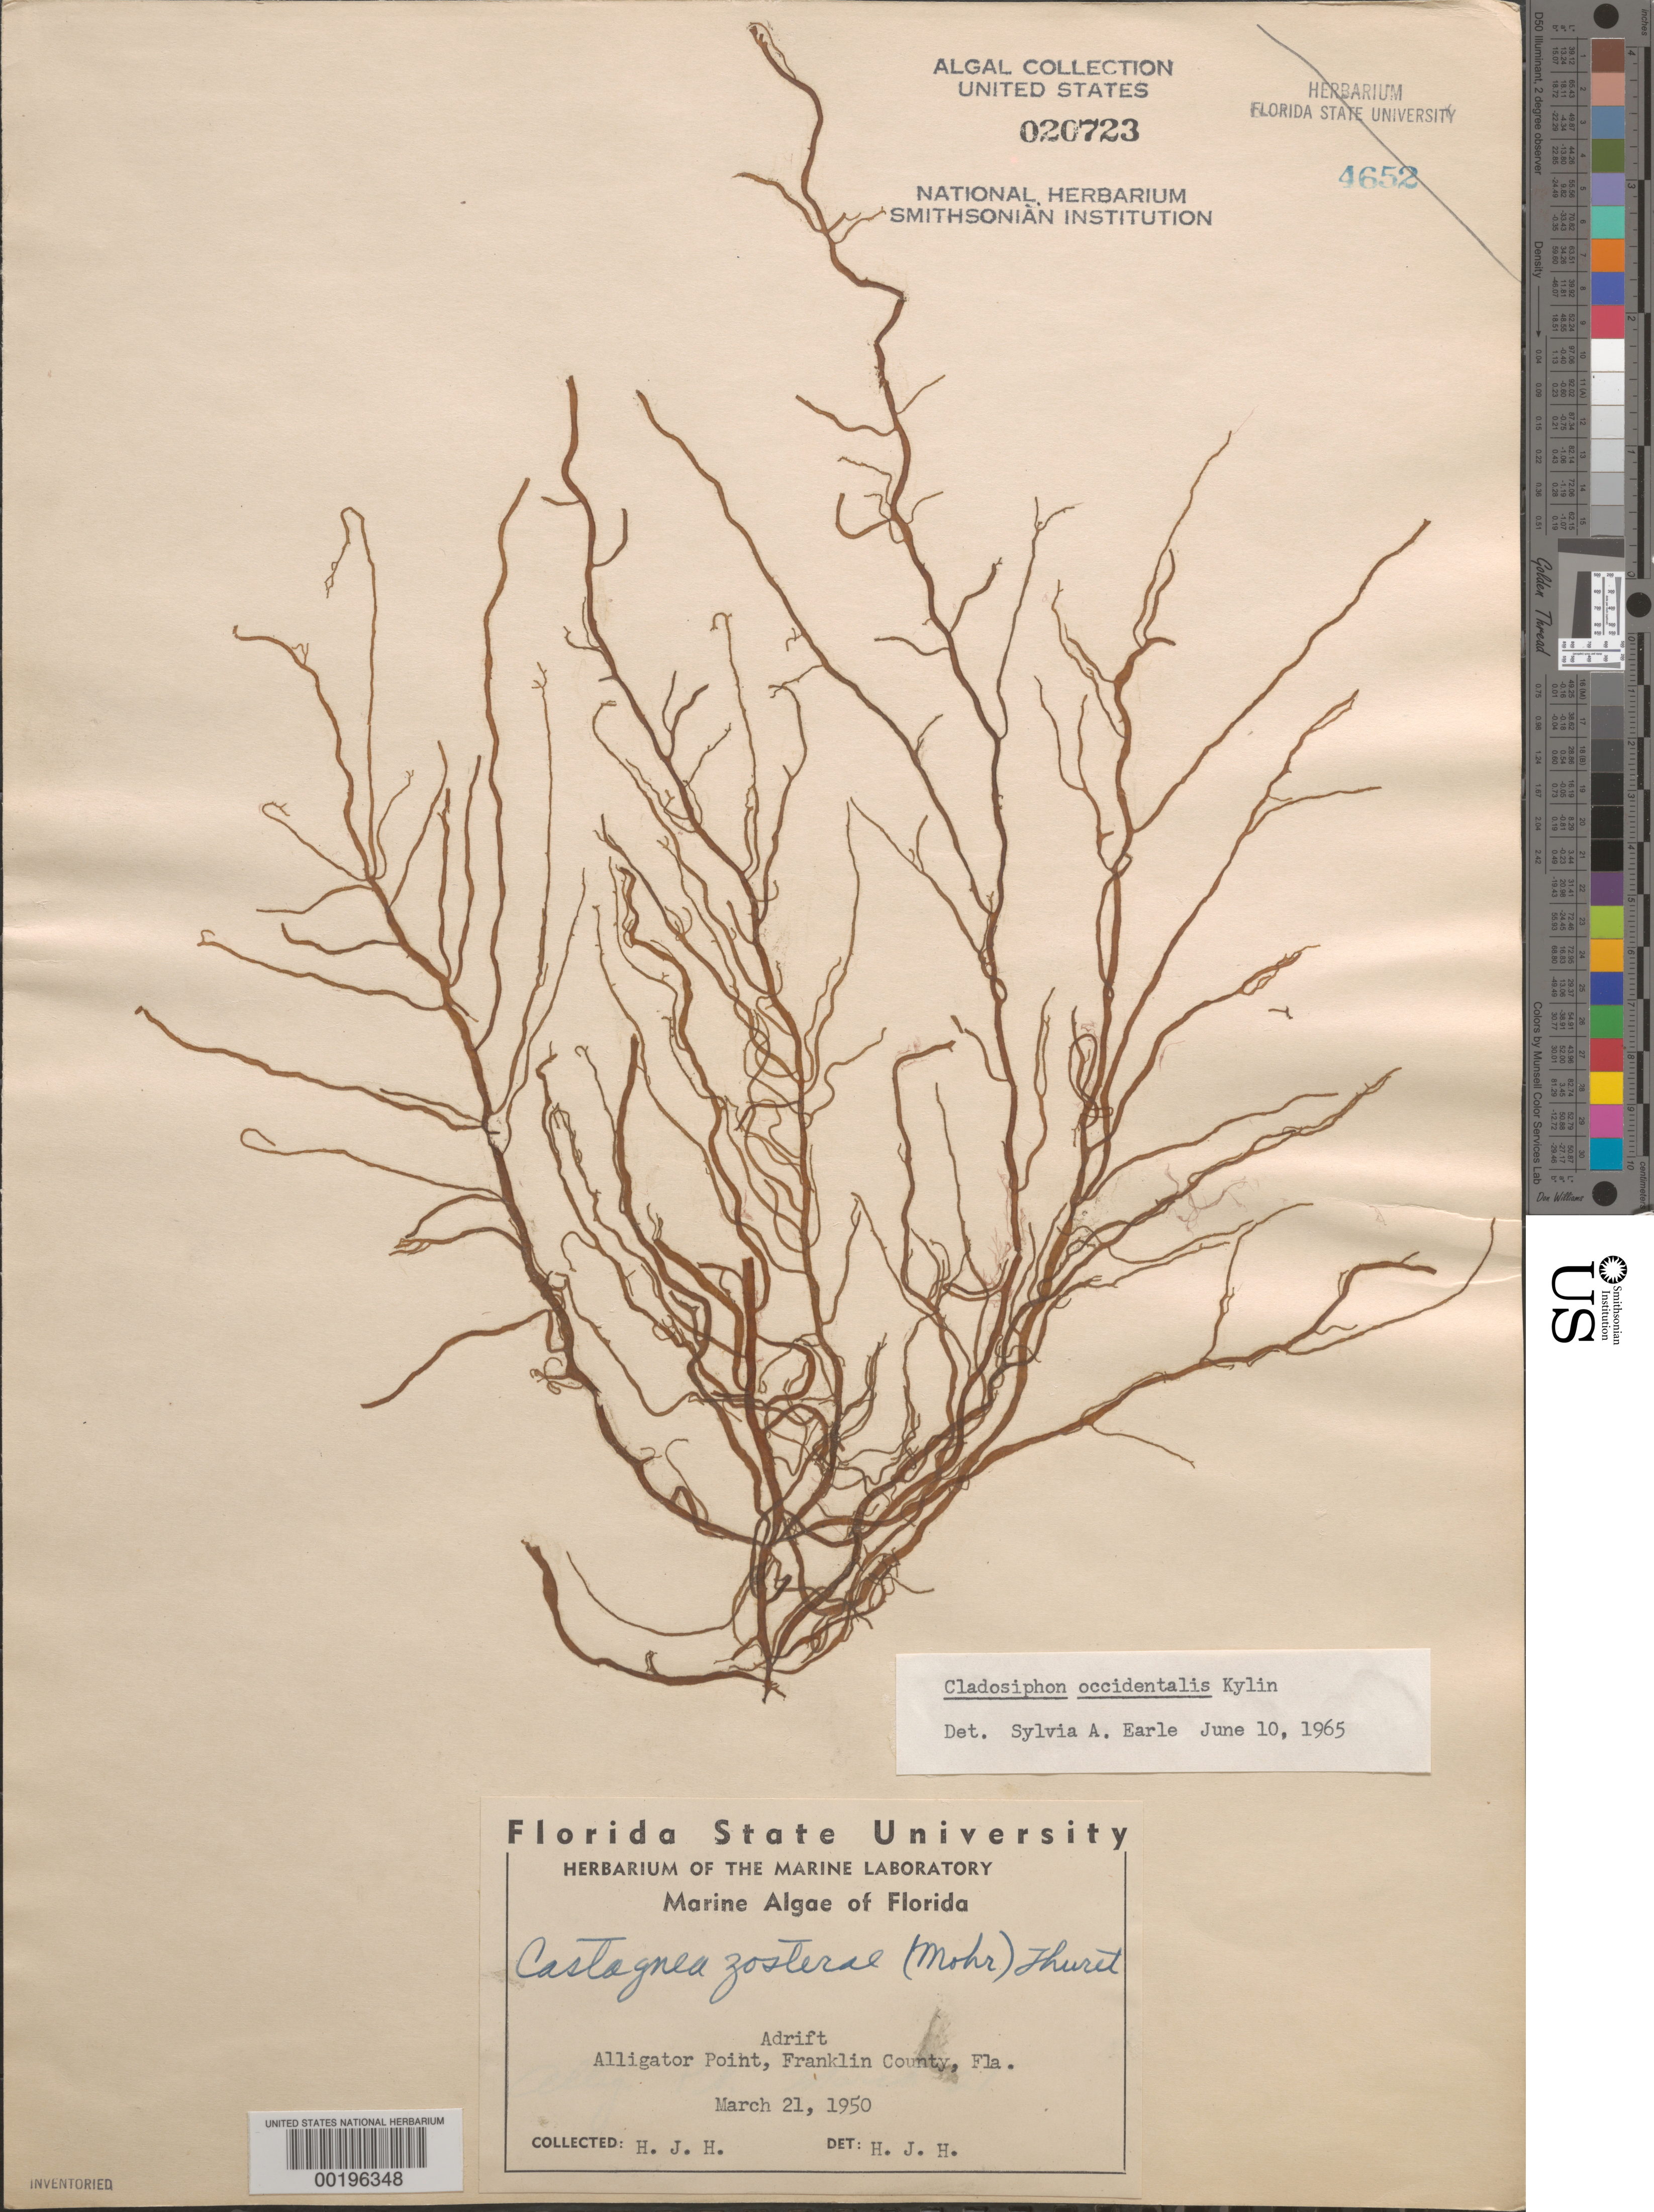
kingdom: Chromista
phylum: Ochrophyta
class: Phaeophyceae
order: Ectocarpales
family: Chordariaceae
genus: Cladosiphon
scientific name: Cladosiphon occidentalis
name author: Kylin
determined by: Earle, S. A.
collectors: H. J. Humm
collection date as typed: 21 Mar 1950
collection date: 1950-03-21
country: United States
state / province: Florida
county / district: Franklin County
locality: Alligator Point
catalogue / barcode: US 20723